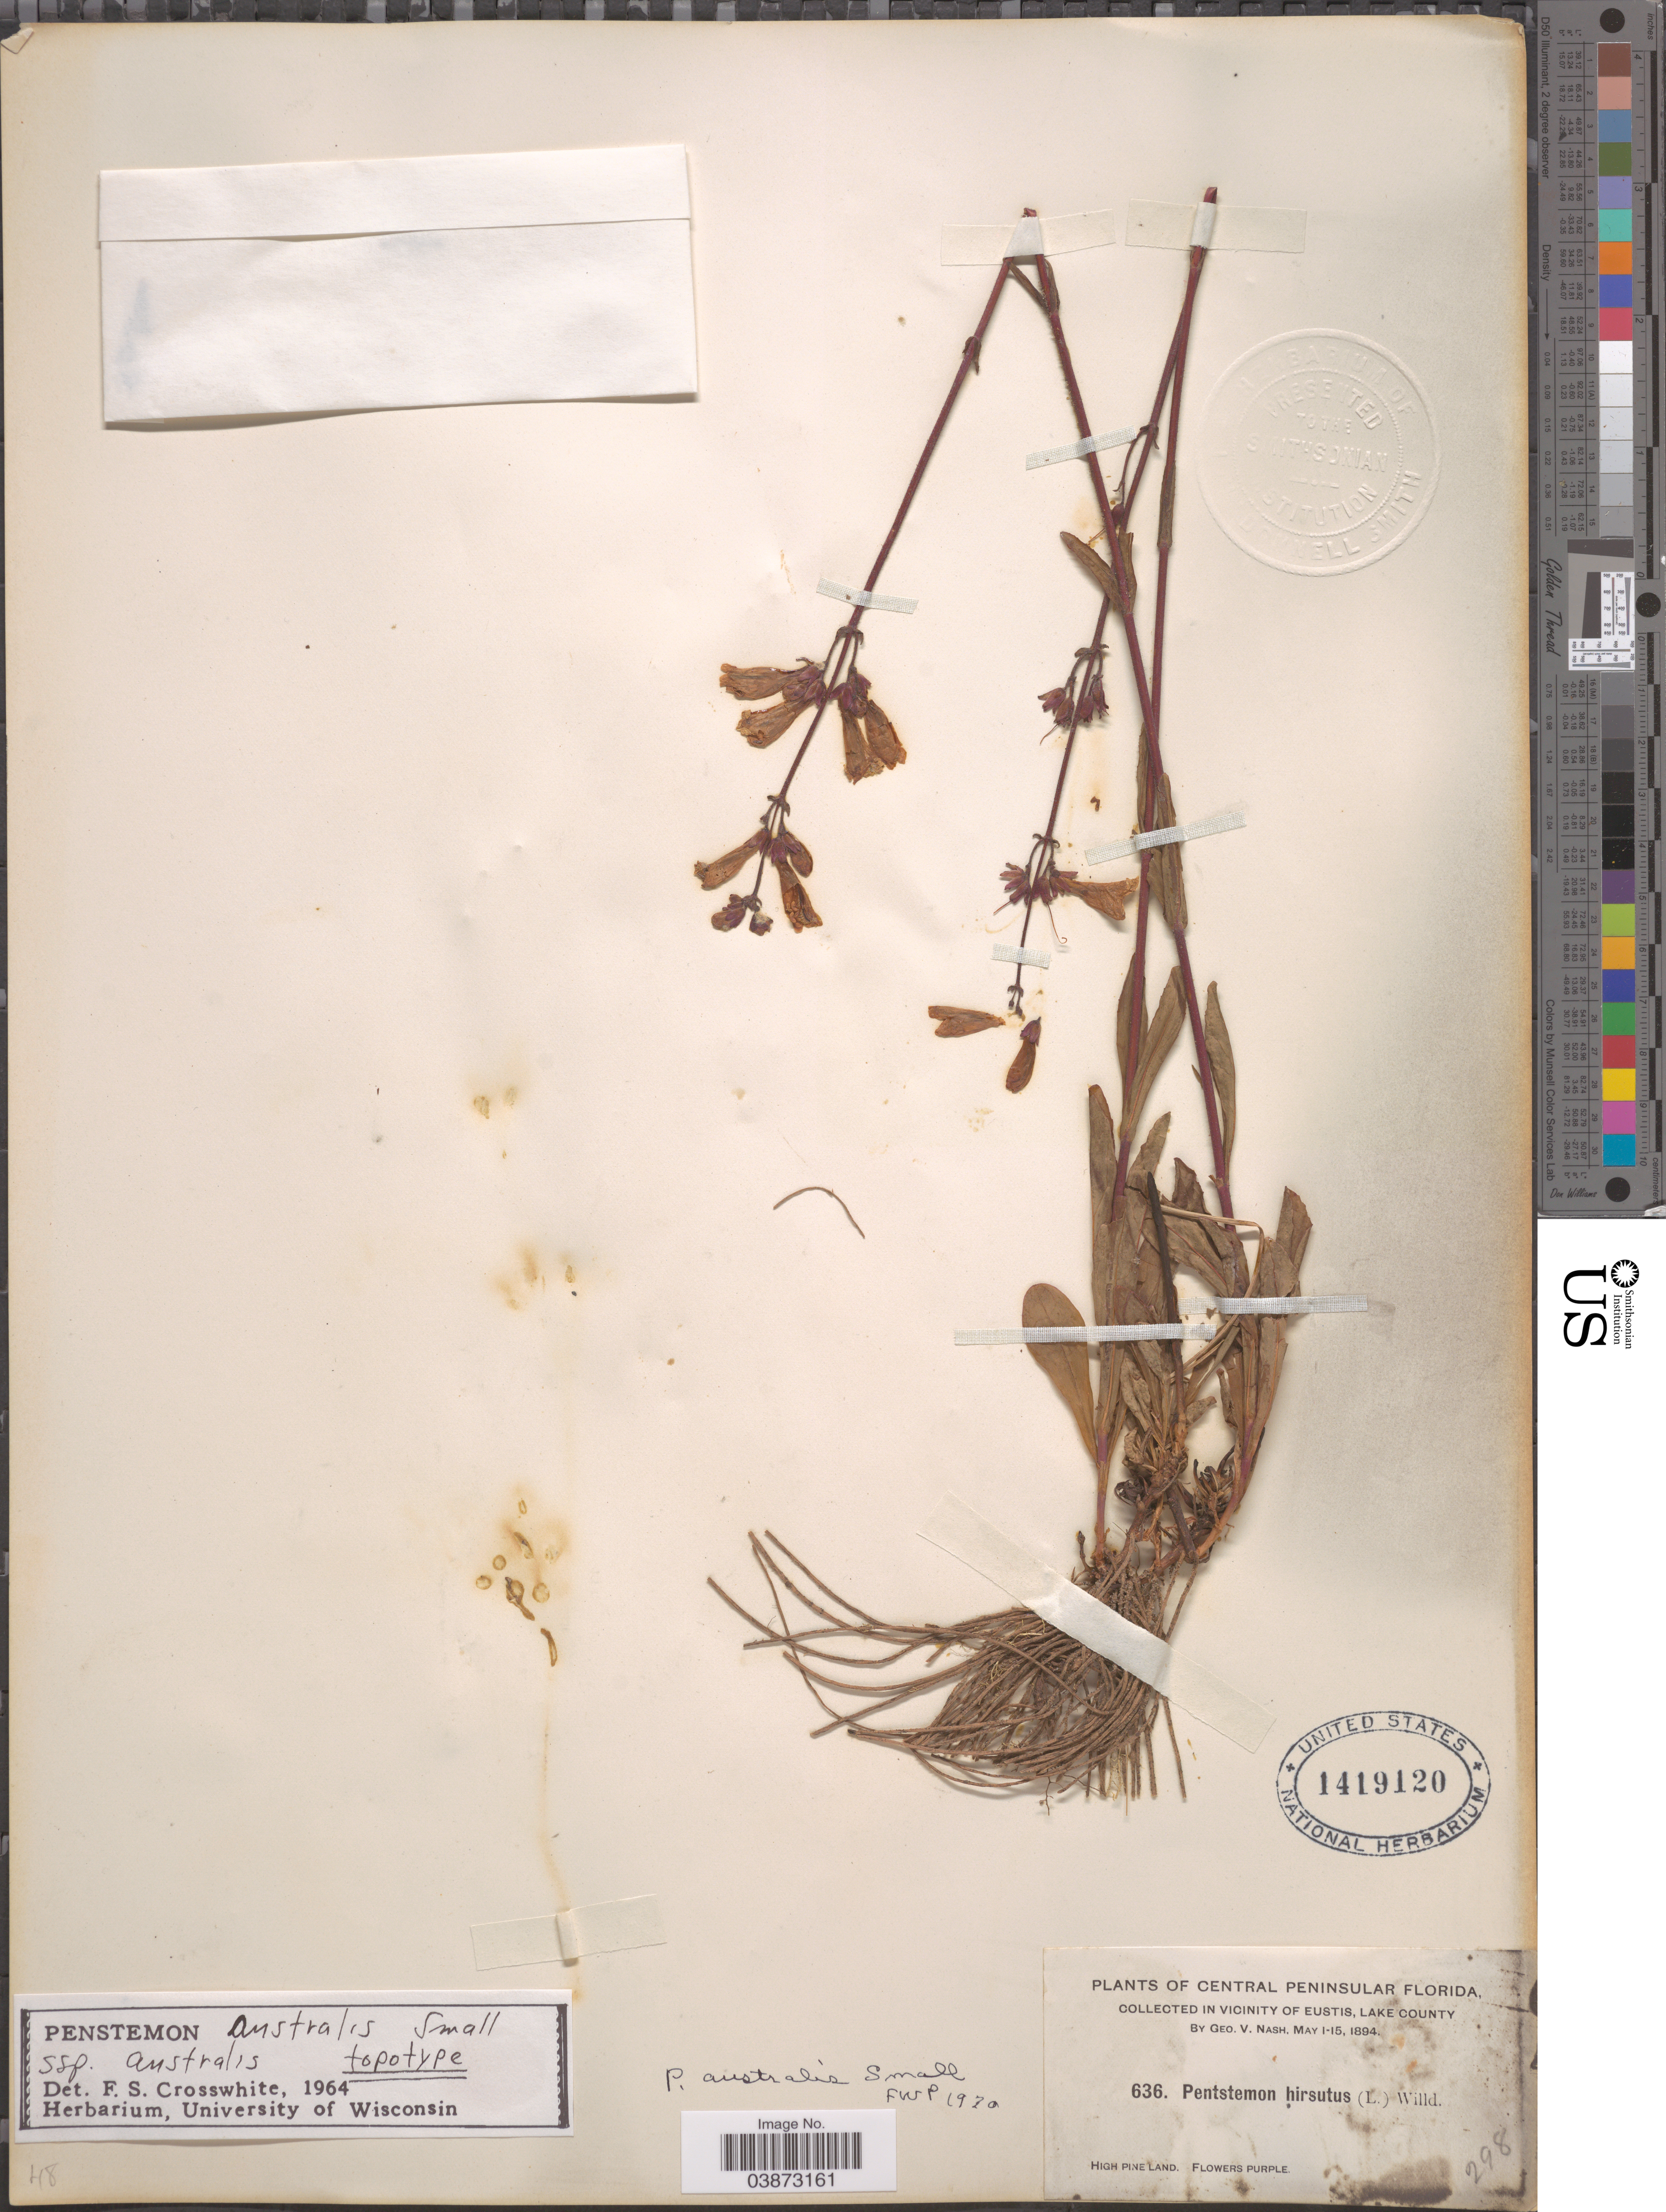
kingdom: Plantae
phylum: Tracheophyta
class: Magnoliopsida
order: Lamiales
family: Plantaginaceae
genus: Penstemon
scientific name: Penstemon australis subsp. australis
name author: Small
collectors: G. V. Nash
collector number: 636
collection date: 1894-05-01/1894-05-15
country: United States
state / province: Florida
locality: Central Peninsular Florida. In vicinity of Eustis, Lake County.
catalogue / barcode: US 1419120